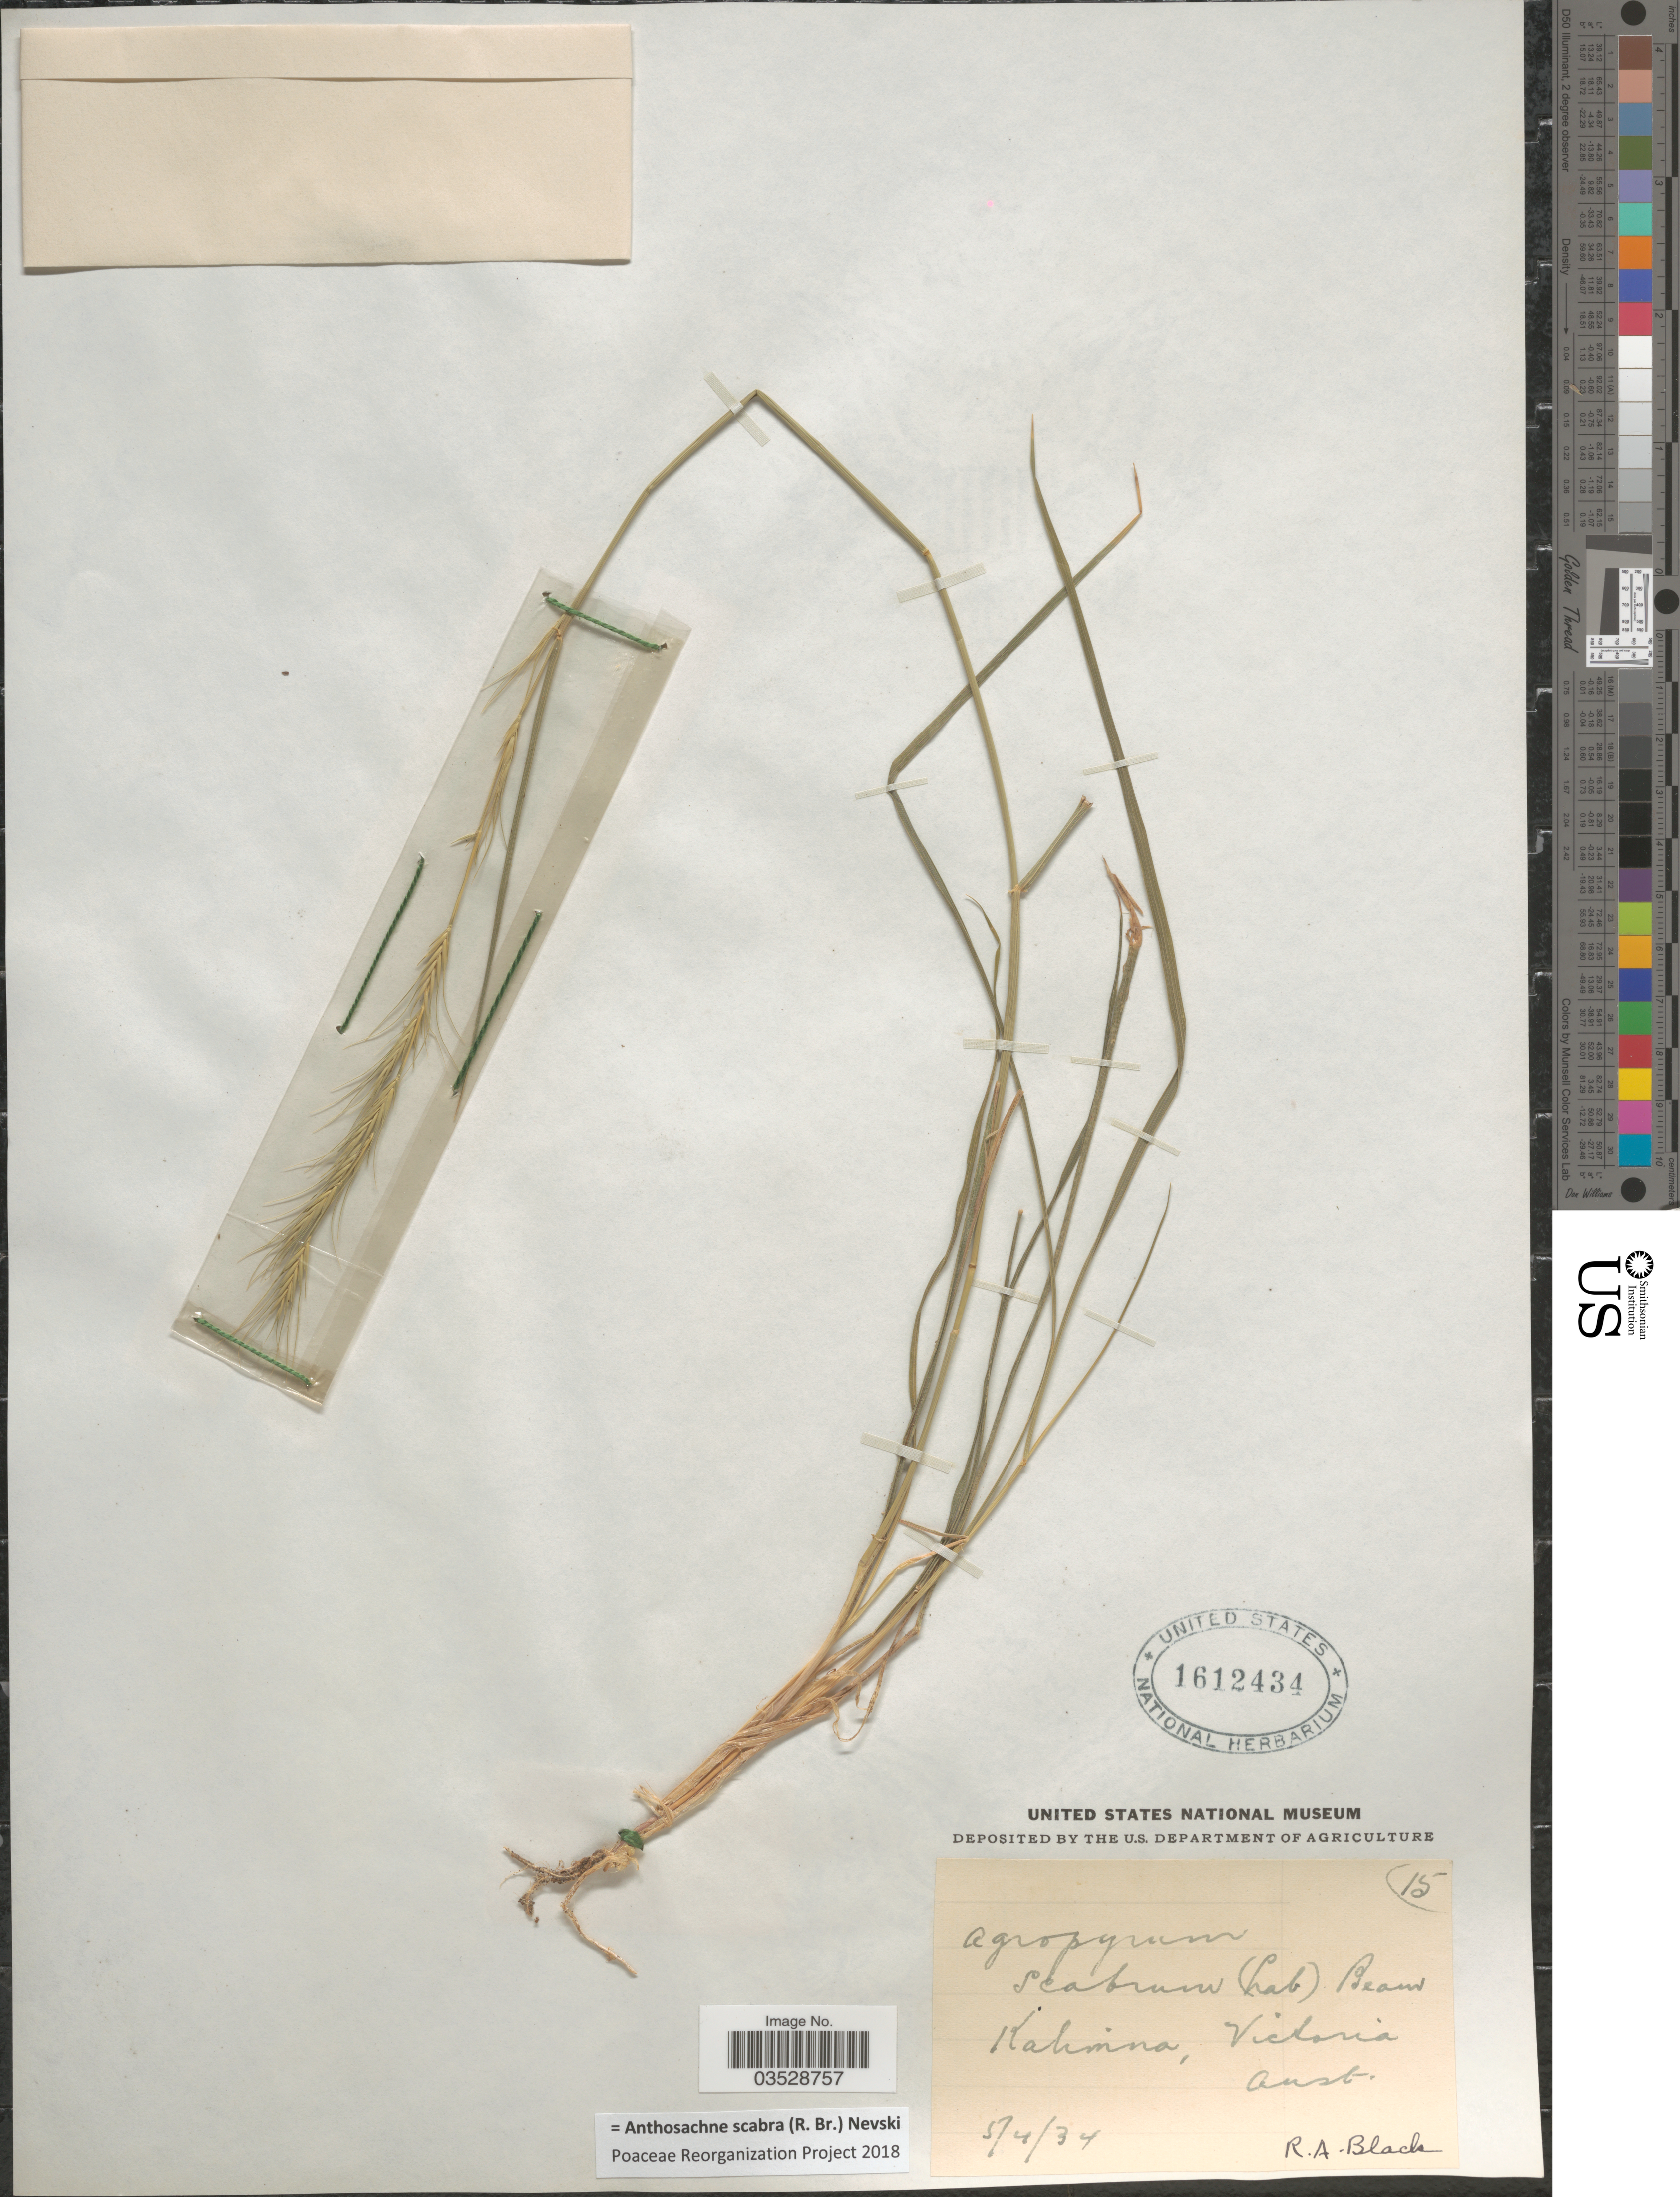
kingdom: Plantae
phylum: Tracheophyta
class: Liliopsida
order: Poales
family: Poaceae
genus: Anthosachne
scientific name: Anthosachne scabra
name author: (R. Br.) Nevski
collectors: R. A. Black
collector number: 15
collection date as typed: Transcribed d/m/y: 5/4/34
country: Australia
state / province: Victoria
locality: Kalimna, Victoria.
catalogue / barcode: US 1612434